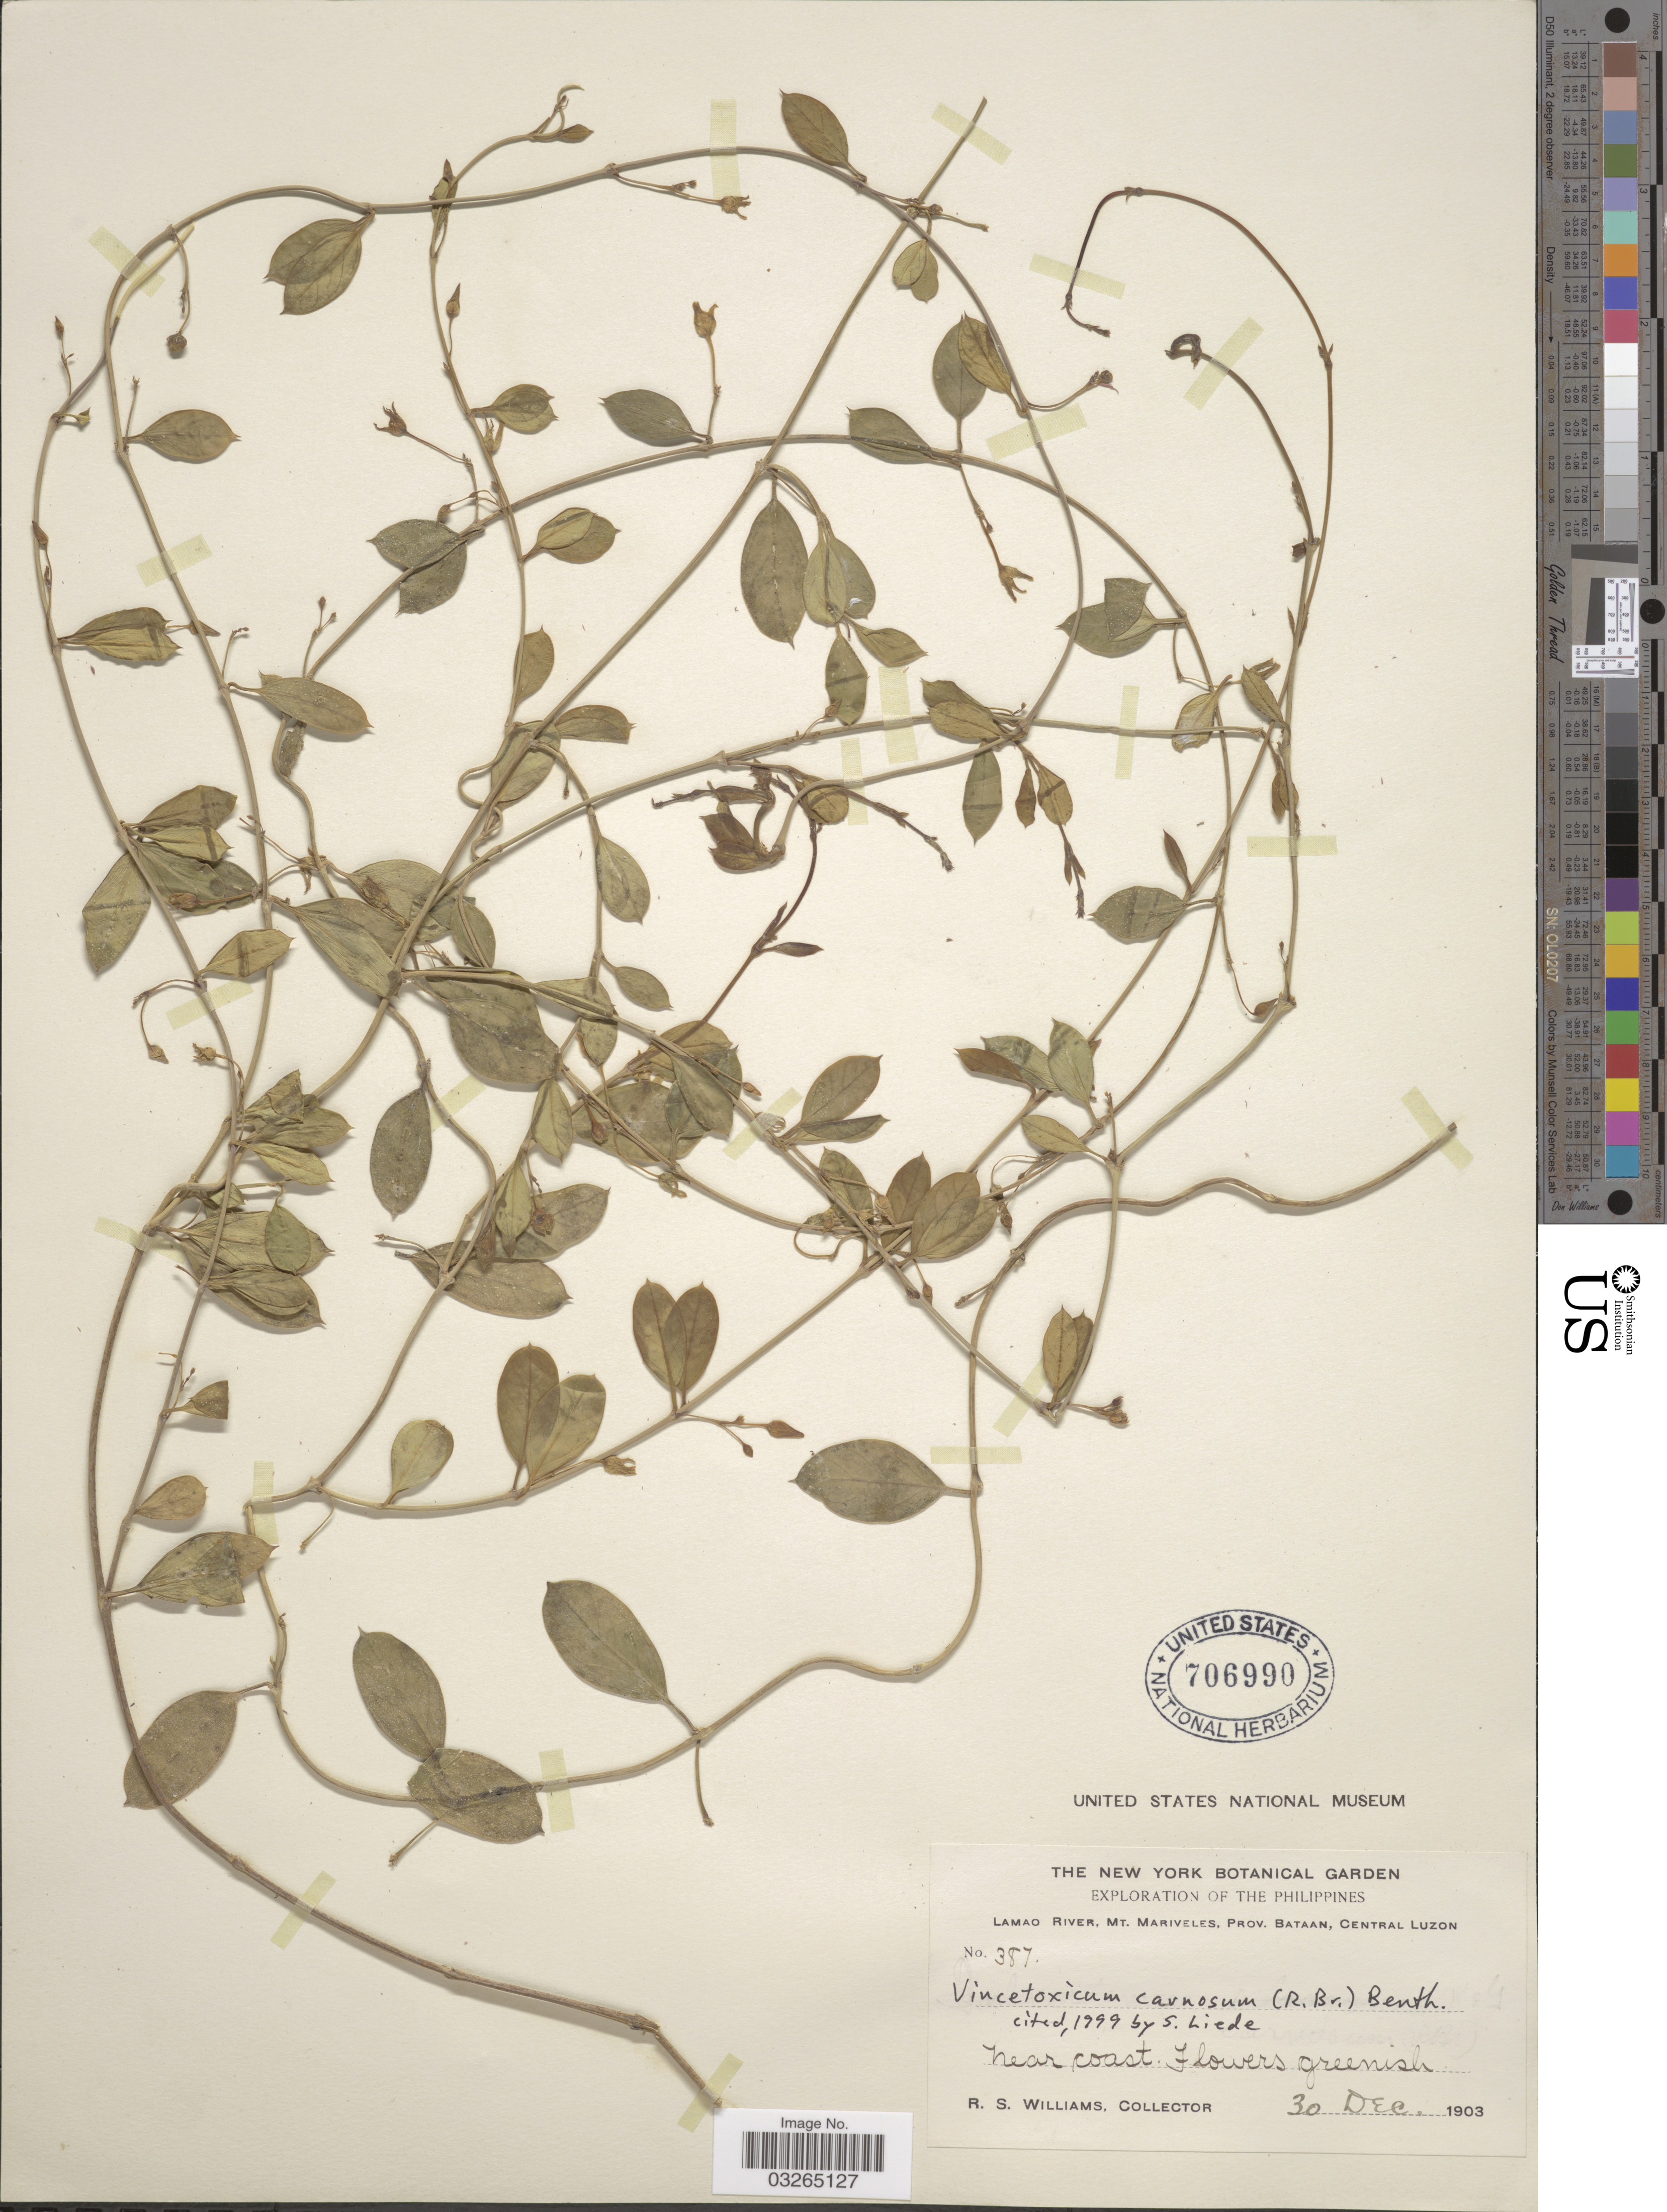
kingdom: Plantae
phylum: Tracheophyta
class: Magnoliopsida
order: Gentianales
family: Apocynaceae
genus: Vincetoxicum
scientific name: Vincetoxicum carnosum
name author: (R. Br.) Benth.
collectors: R. S. Williams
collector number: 387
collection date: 1903-12-30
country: Philippines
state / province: Central Luzon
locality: Lamao River, Mt. Mariveles, Prov. Bataan, Central Luzon.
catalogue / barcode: US 706990